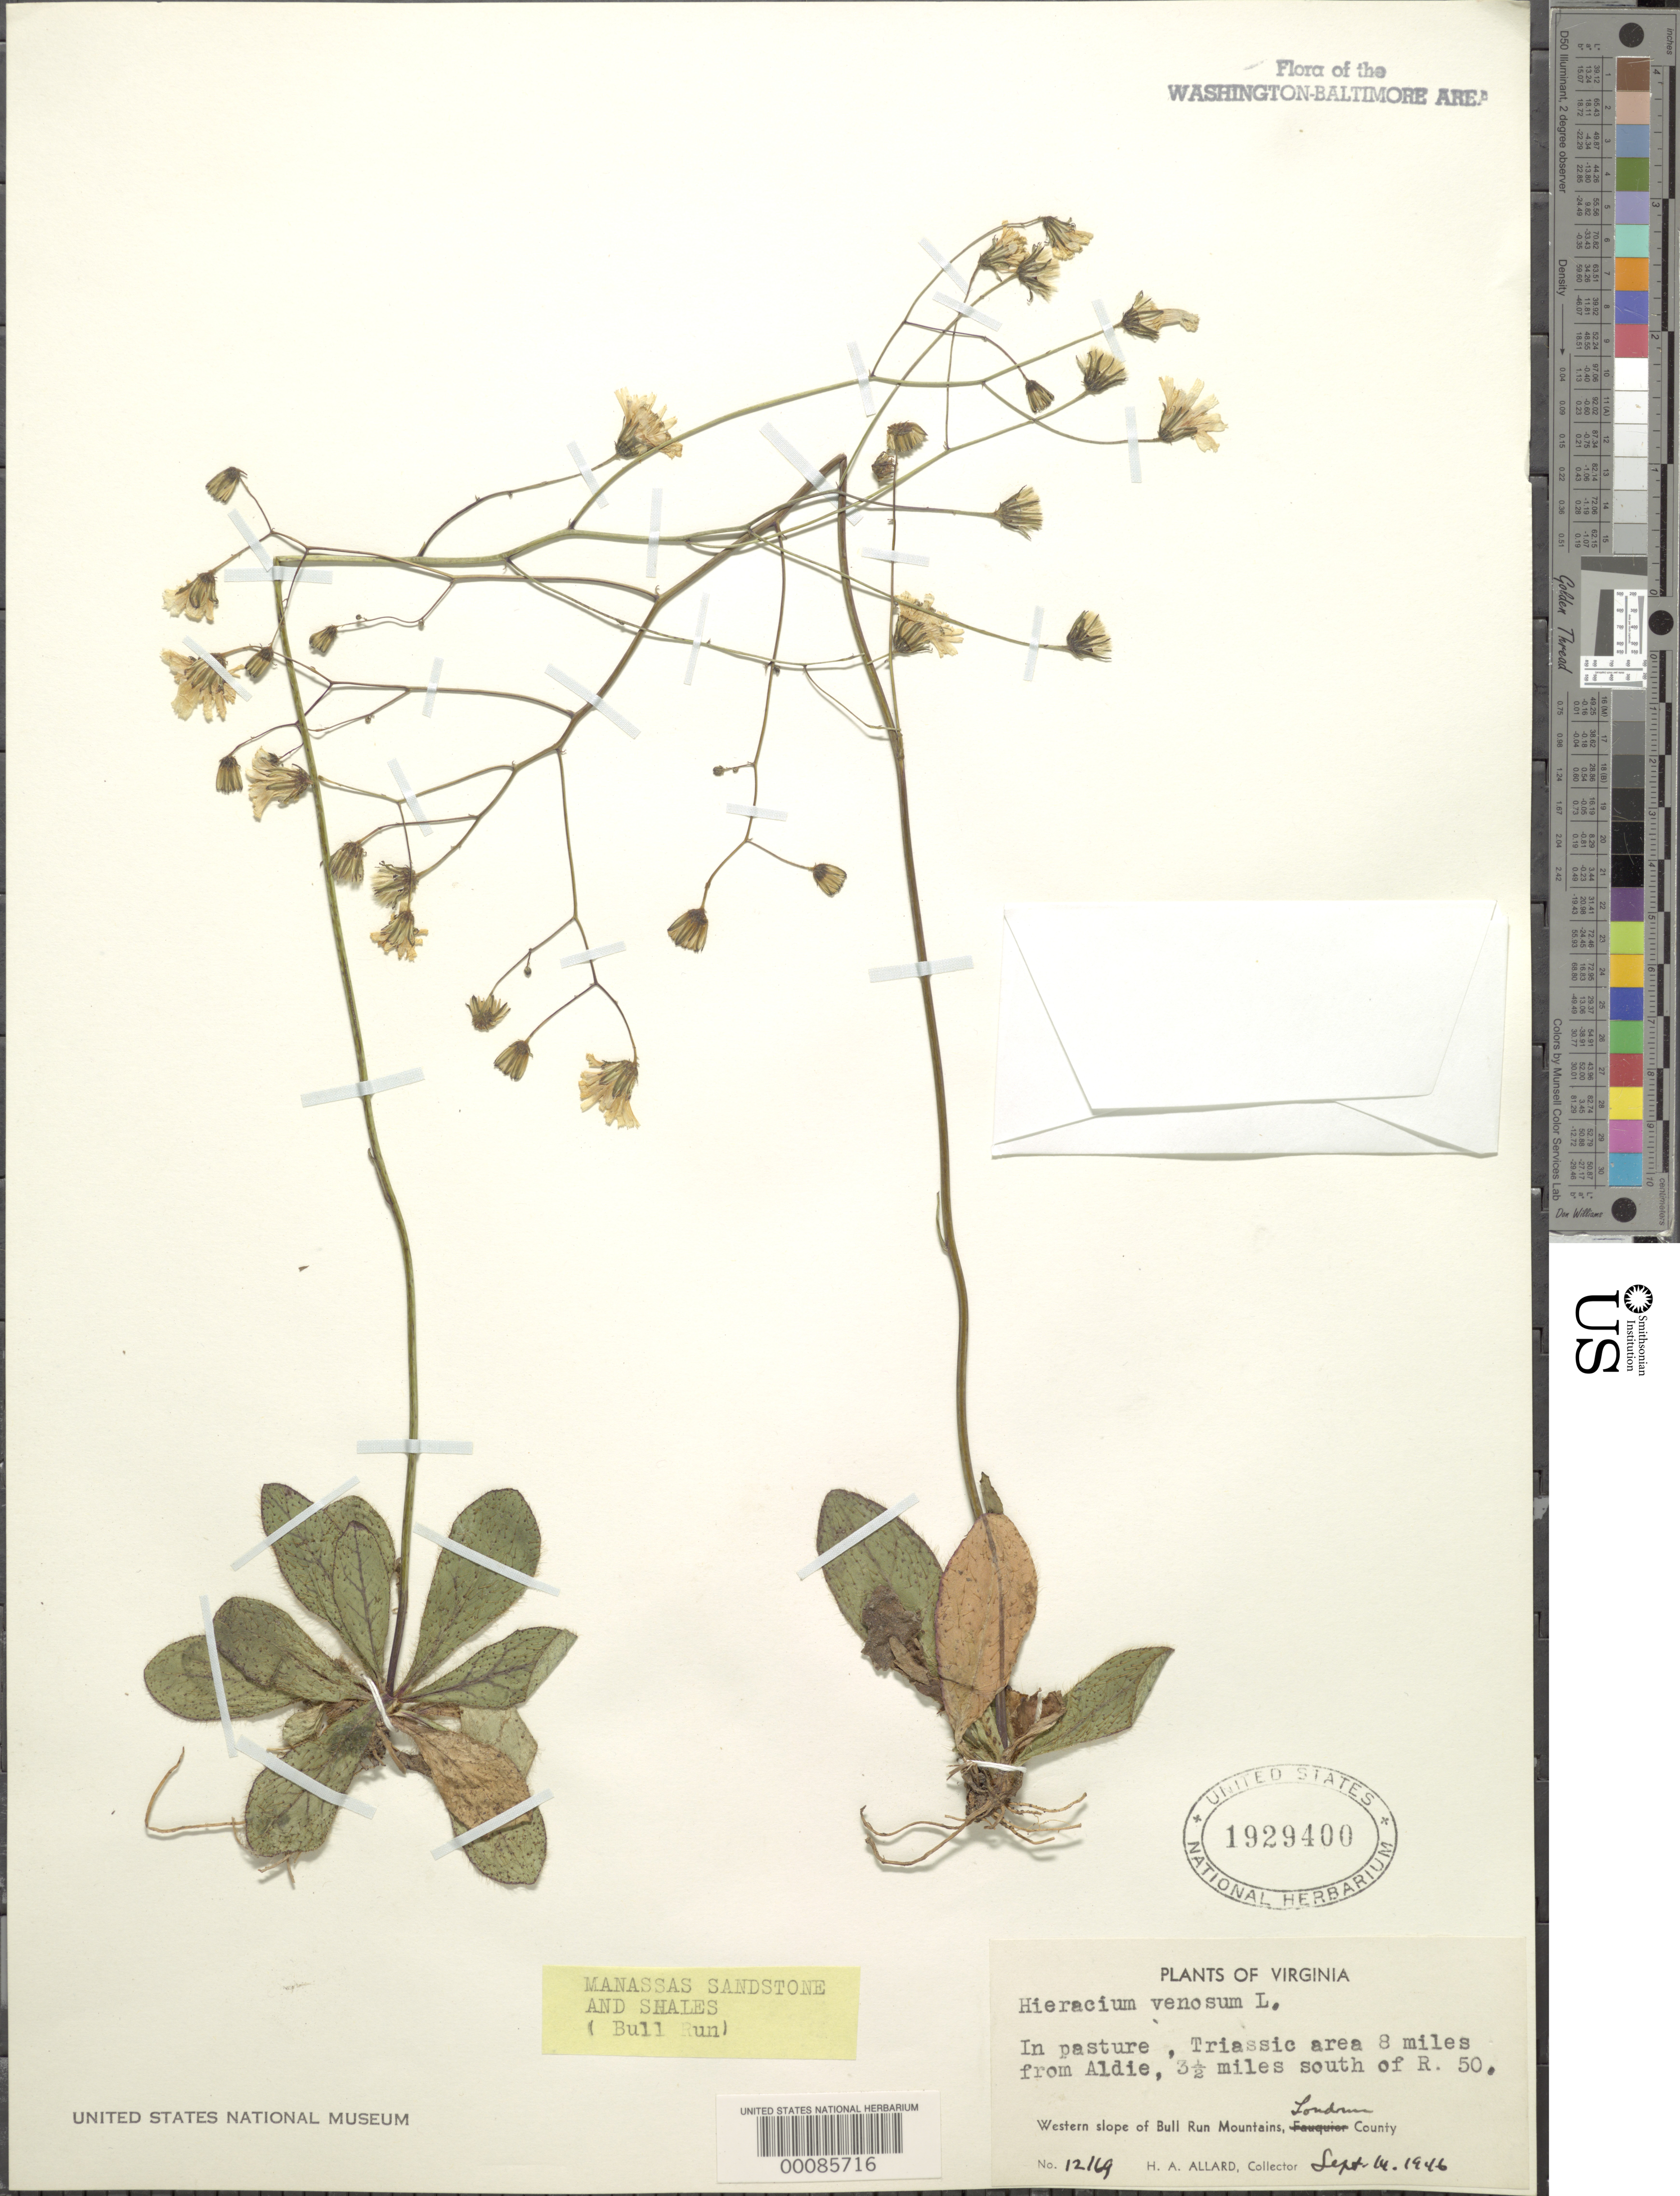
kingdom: Plantae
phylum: Tracheophyta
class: Magnoliopsida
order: Asterales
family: Asteraceae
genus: Hieracium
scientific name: Hieracium venosum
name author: L.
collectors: H. A. Allard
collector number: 12169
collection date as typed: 14 Sep 1946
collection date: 1946-09-14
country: United States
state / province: Virginia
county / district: Loudoun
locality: South of Rt. 50 near Aldie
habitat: Pasture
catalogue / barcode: US 1929400